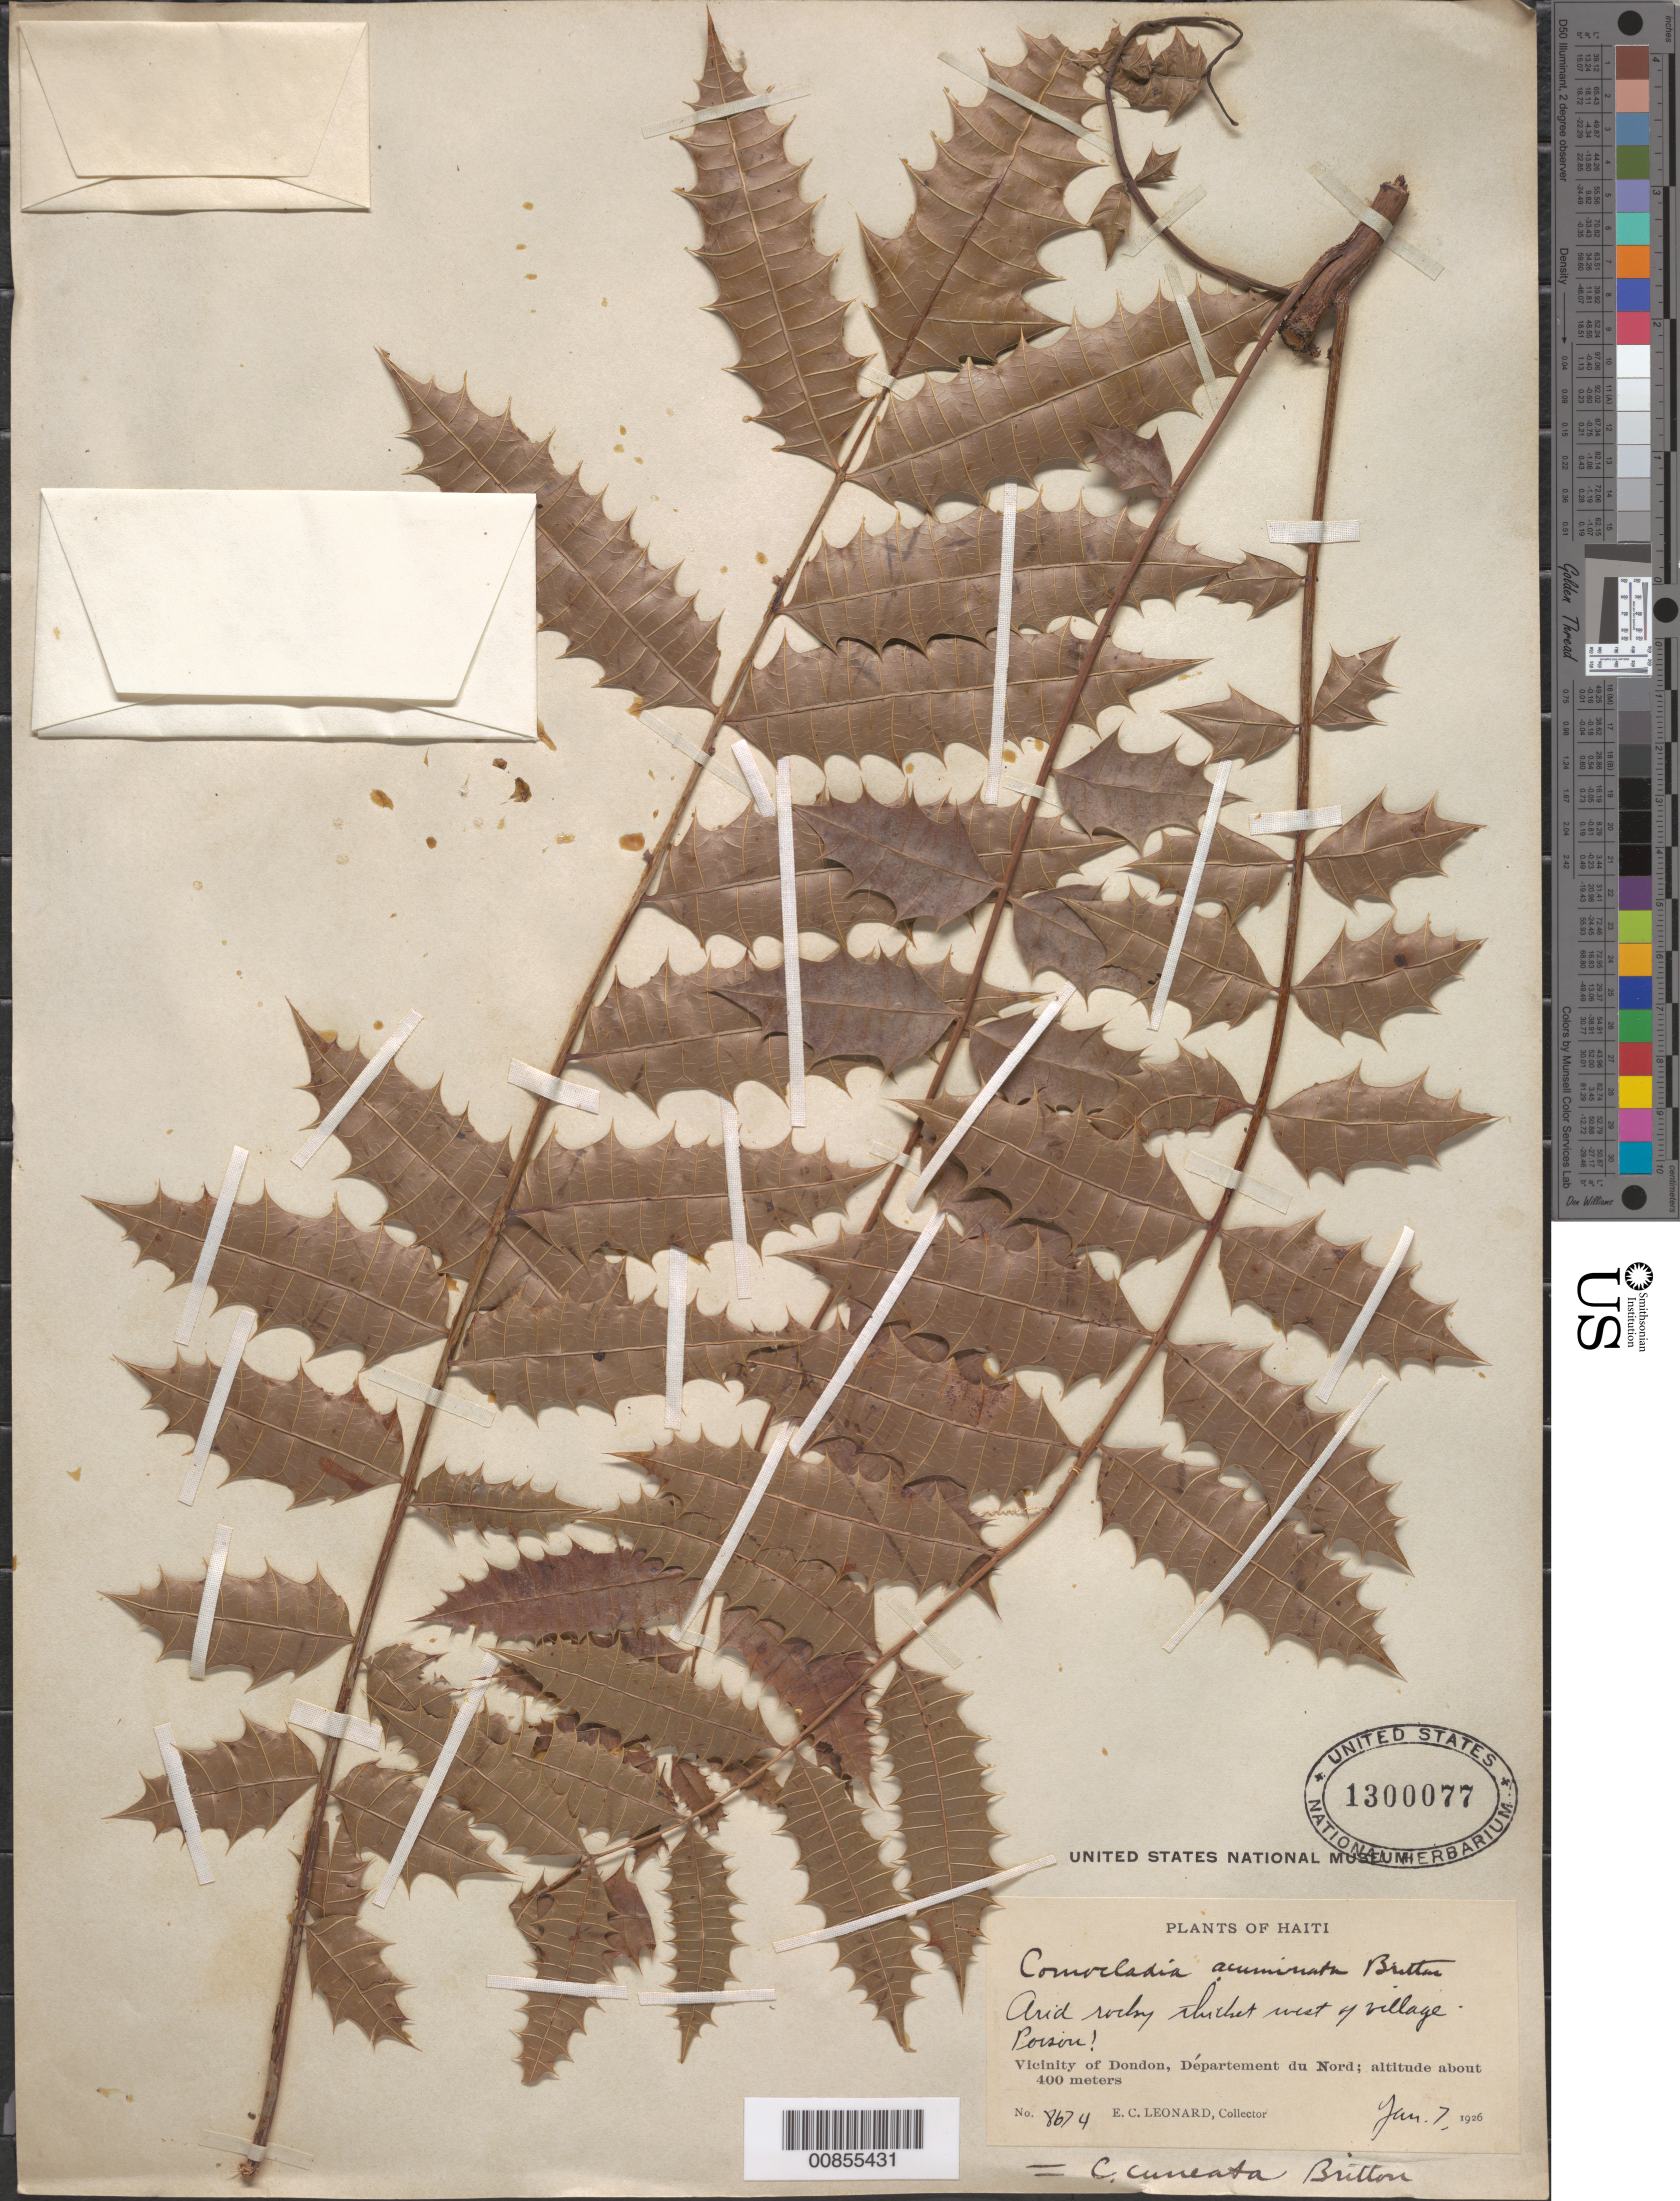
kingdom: Plantae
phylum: Tracheophyta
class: Magnoliopsida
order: Sapindales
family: Anacardiaceae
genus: Comocladia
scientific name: Comocladia cuneata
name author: Britton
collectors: E. C. Leonard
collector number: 8674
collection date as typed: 07 Jan 1926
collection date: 1926-01-07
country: Haiti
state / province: Nord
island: Hispaniola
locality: Vicinity of Dondon, W of village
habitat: Arid rocky thicket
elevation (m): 400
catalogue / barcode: US 1300077